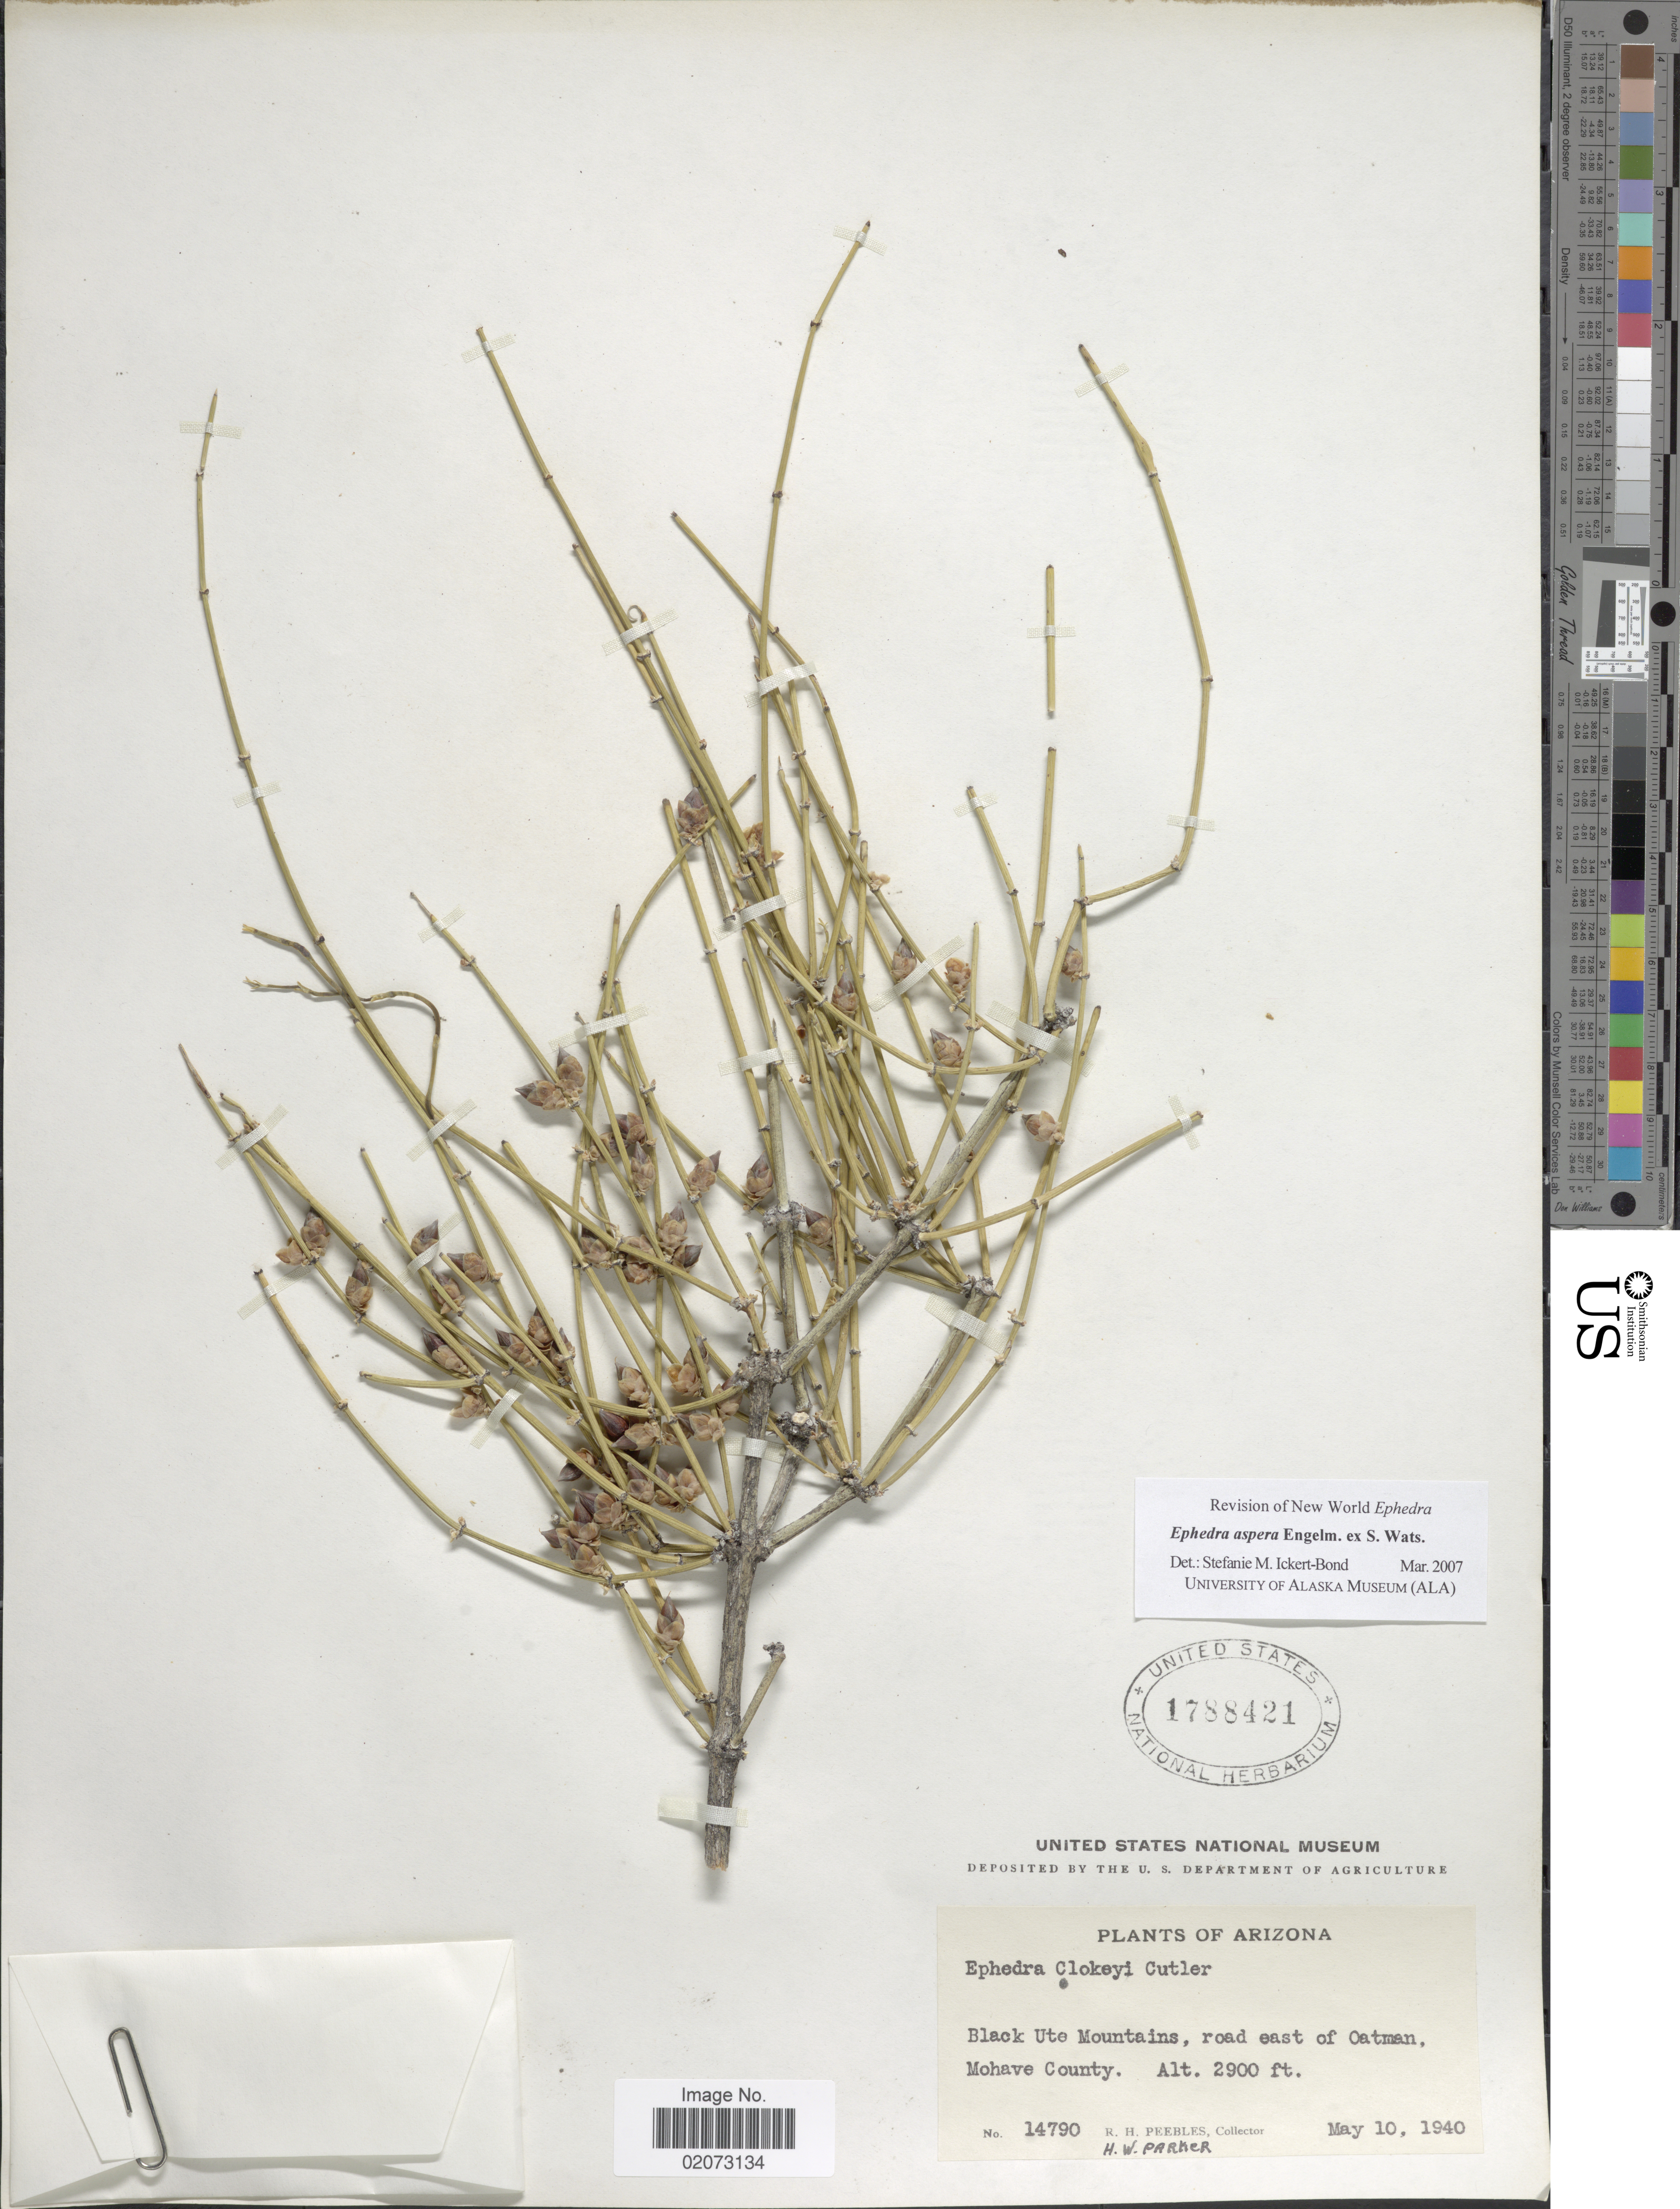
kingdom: Plantae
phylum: Tracheophyta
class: Gnetopsida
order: Ephedrales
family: Ephedraceae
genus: Ephedra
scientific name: Ephedra aspera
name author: Engelm. ex S. Watson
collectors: R. H. Peebles & H. W. Parker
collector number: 14790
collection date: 1940-05-10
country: United States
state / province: Arizona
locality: Black Ute Mountains, road east of Oatman, Mohave County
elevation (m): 884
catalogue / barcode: US 1788421